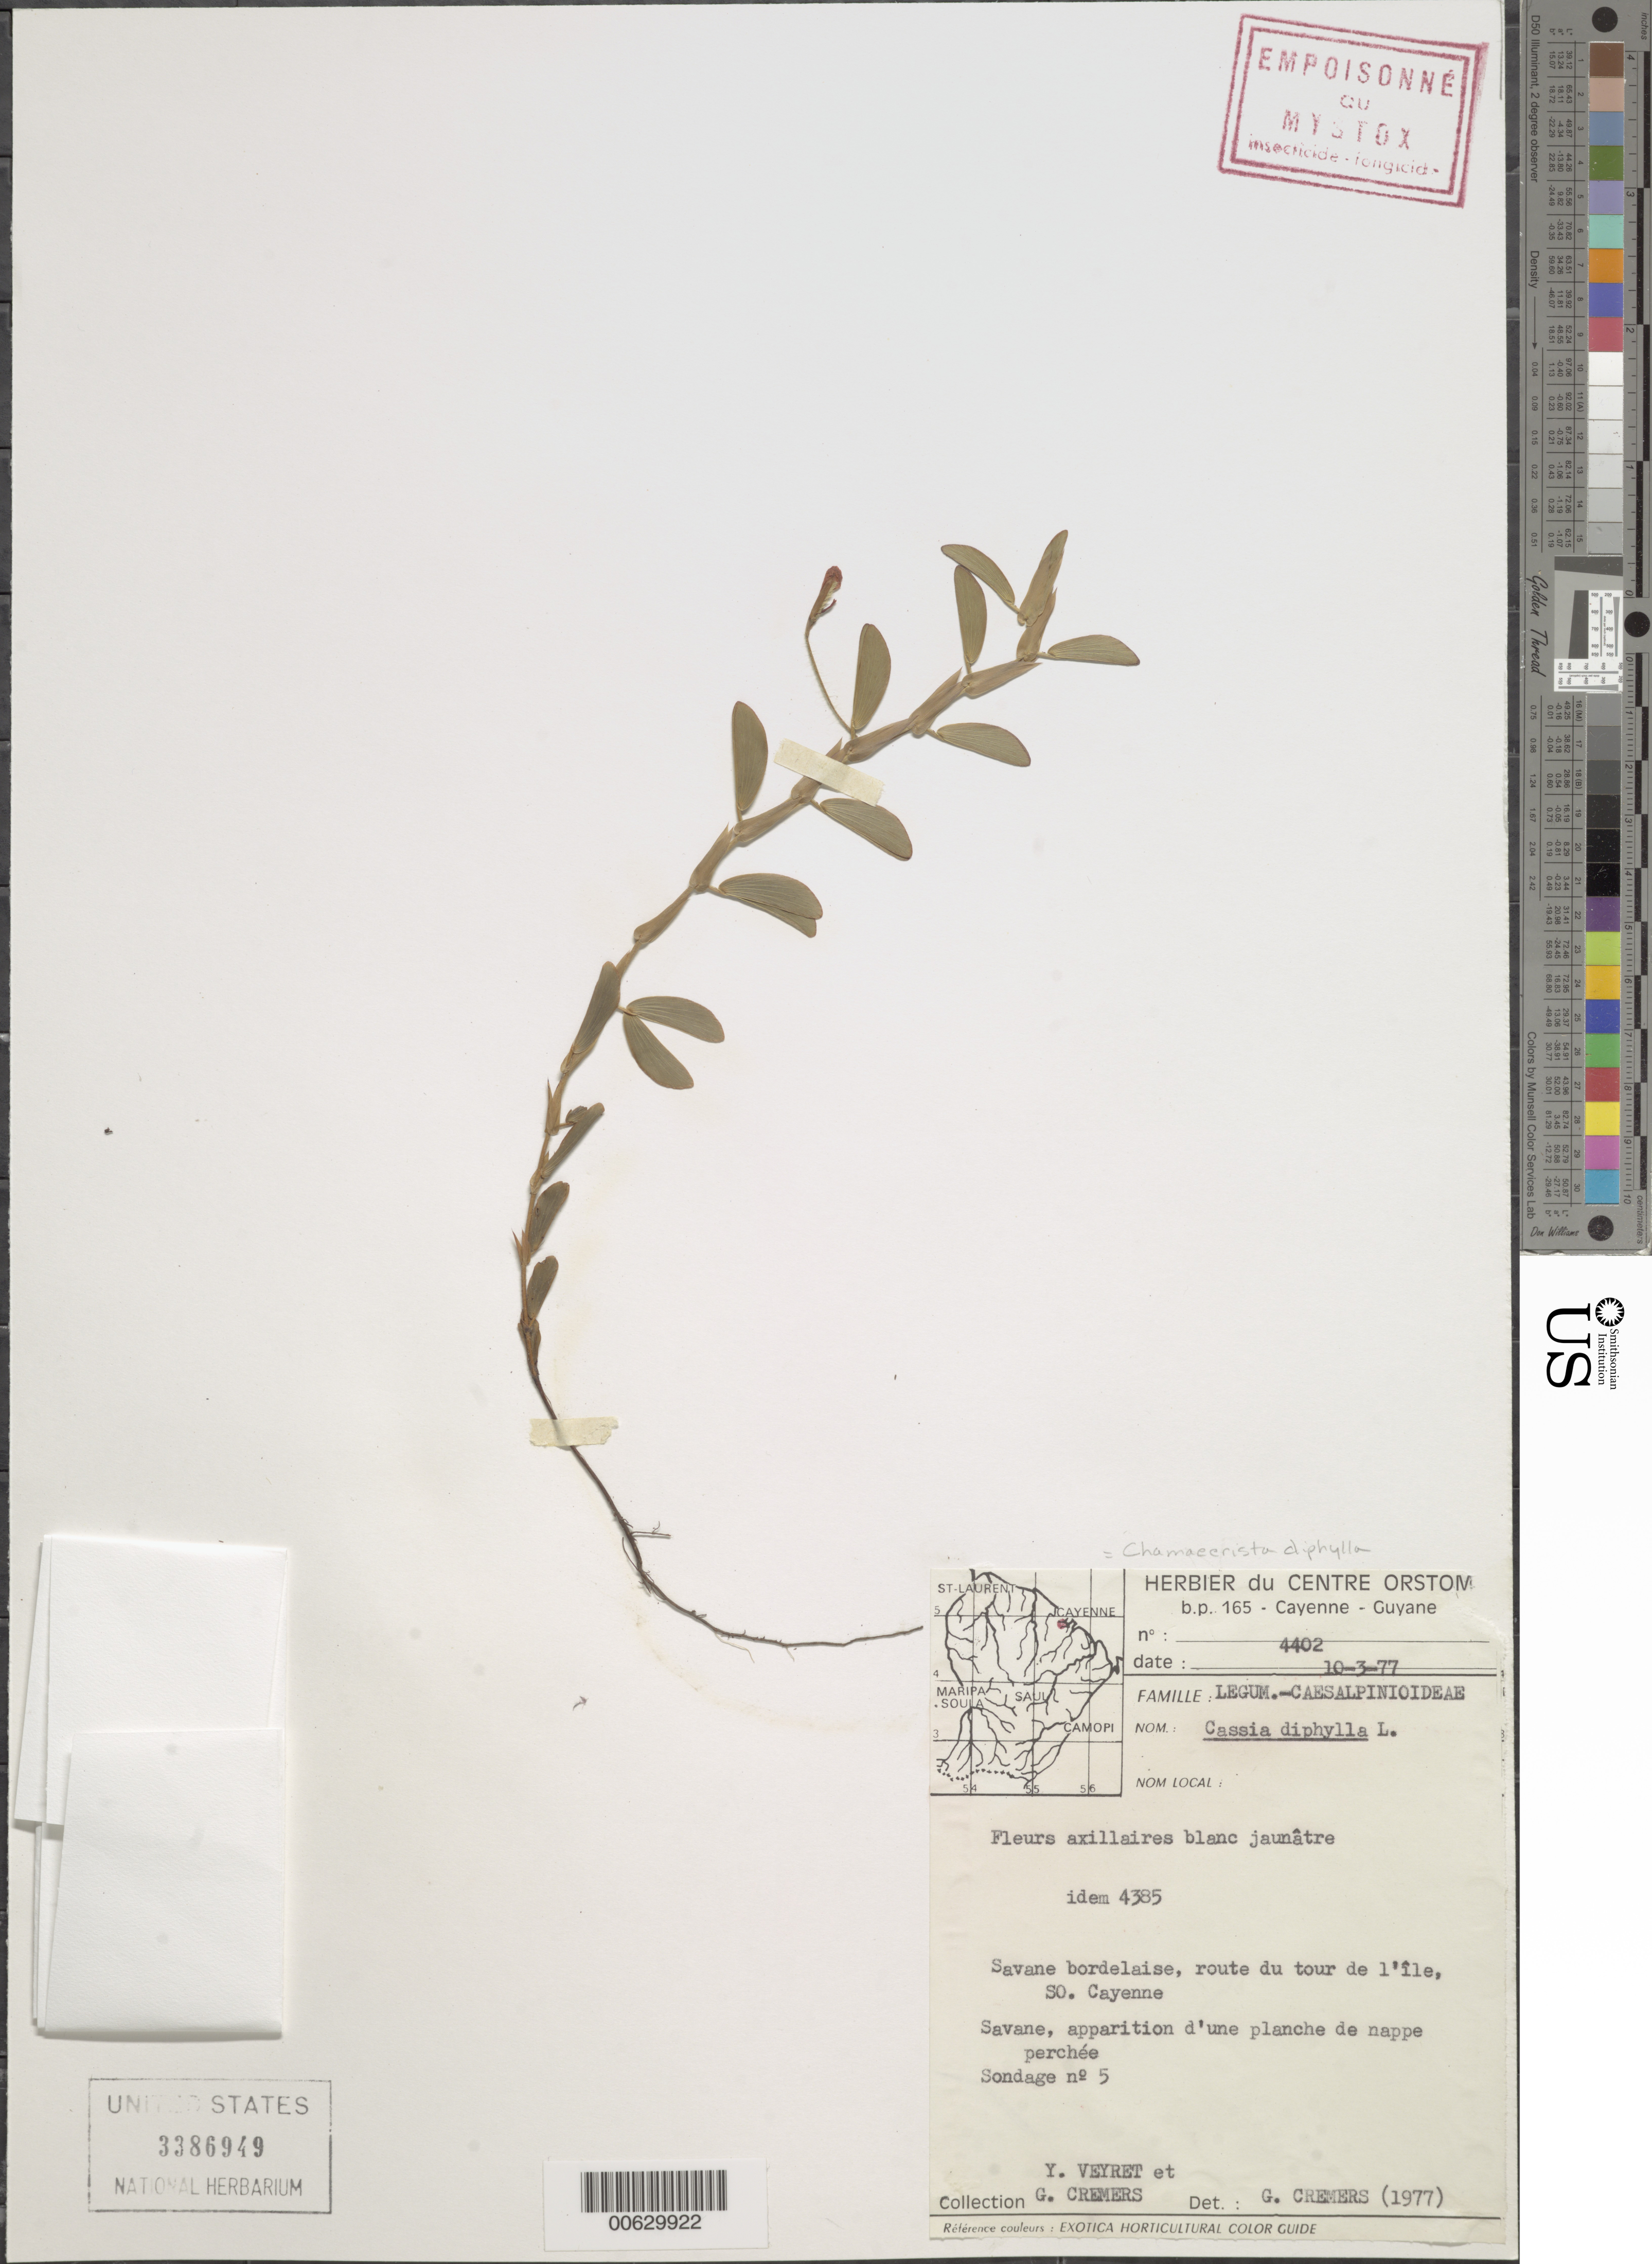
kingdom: Plantae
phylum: Tracheophyta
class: Magnoliopsida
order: Fabales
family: Fabaceae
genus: Chamaecrista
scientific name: Chamaecrista diphylla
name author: (L.) Greene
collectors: Y. Veyret & G. Cremers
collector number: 4402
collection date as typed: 10-Mar-77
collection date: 1977-03-10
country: French Guiana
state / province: Cayenne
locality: Cayenne, route du tour de l'Ile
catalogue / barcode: US 3386949